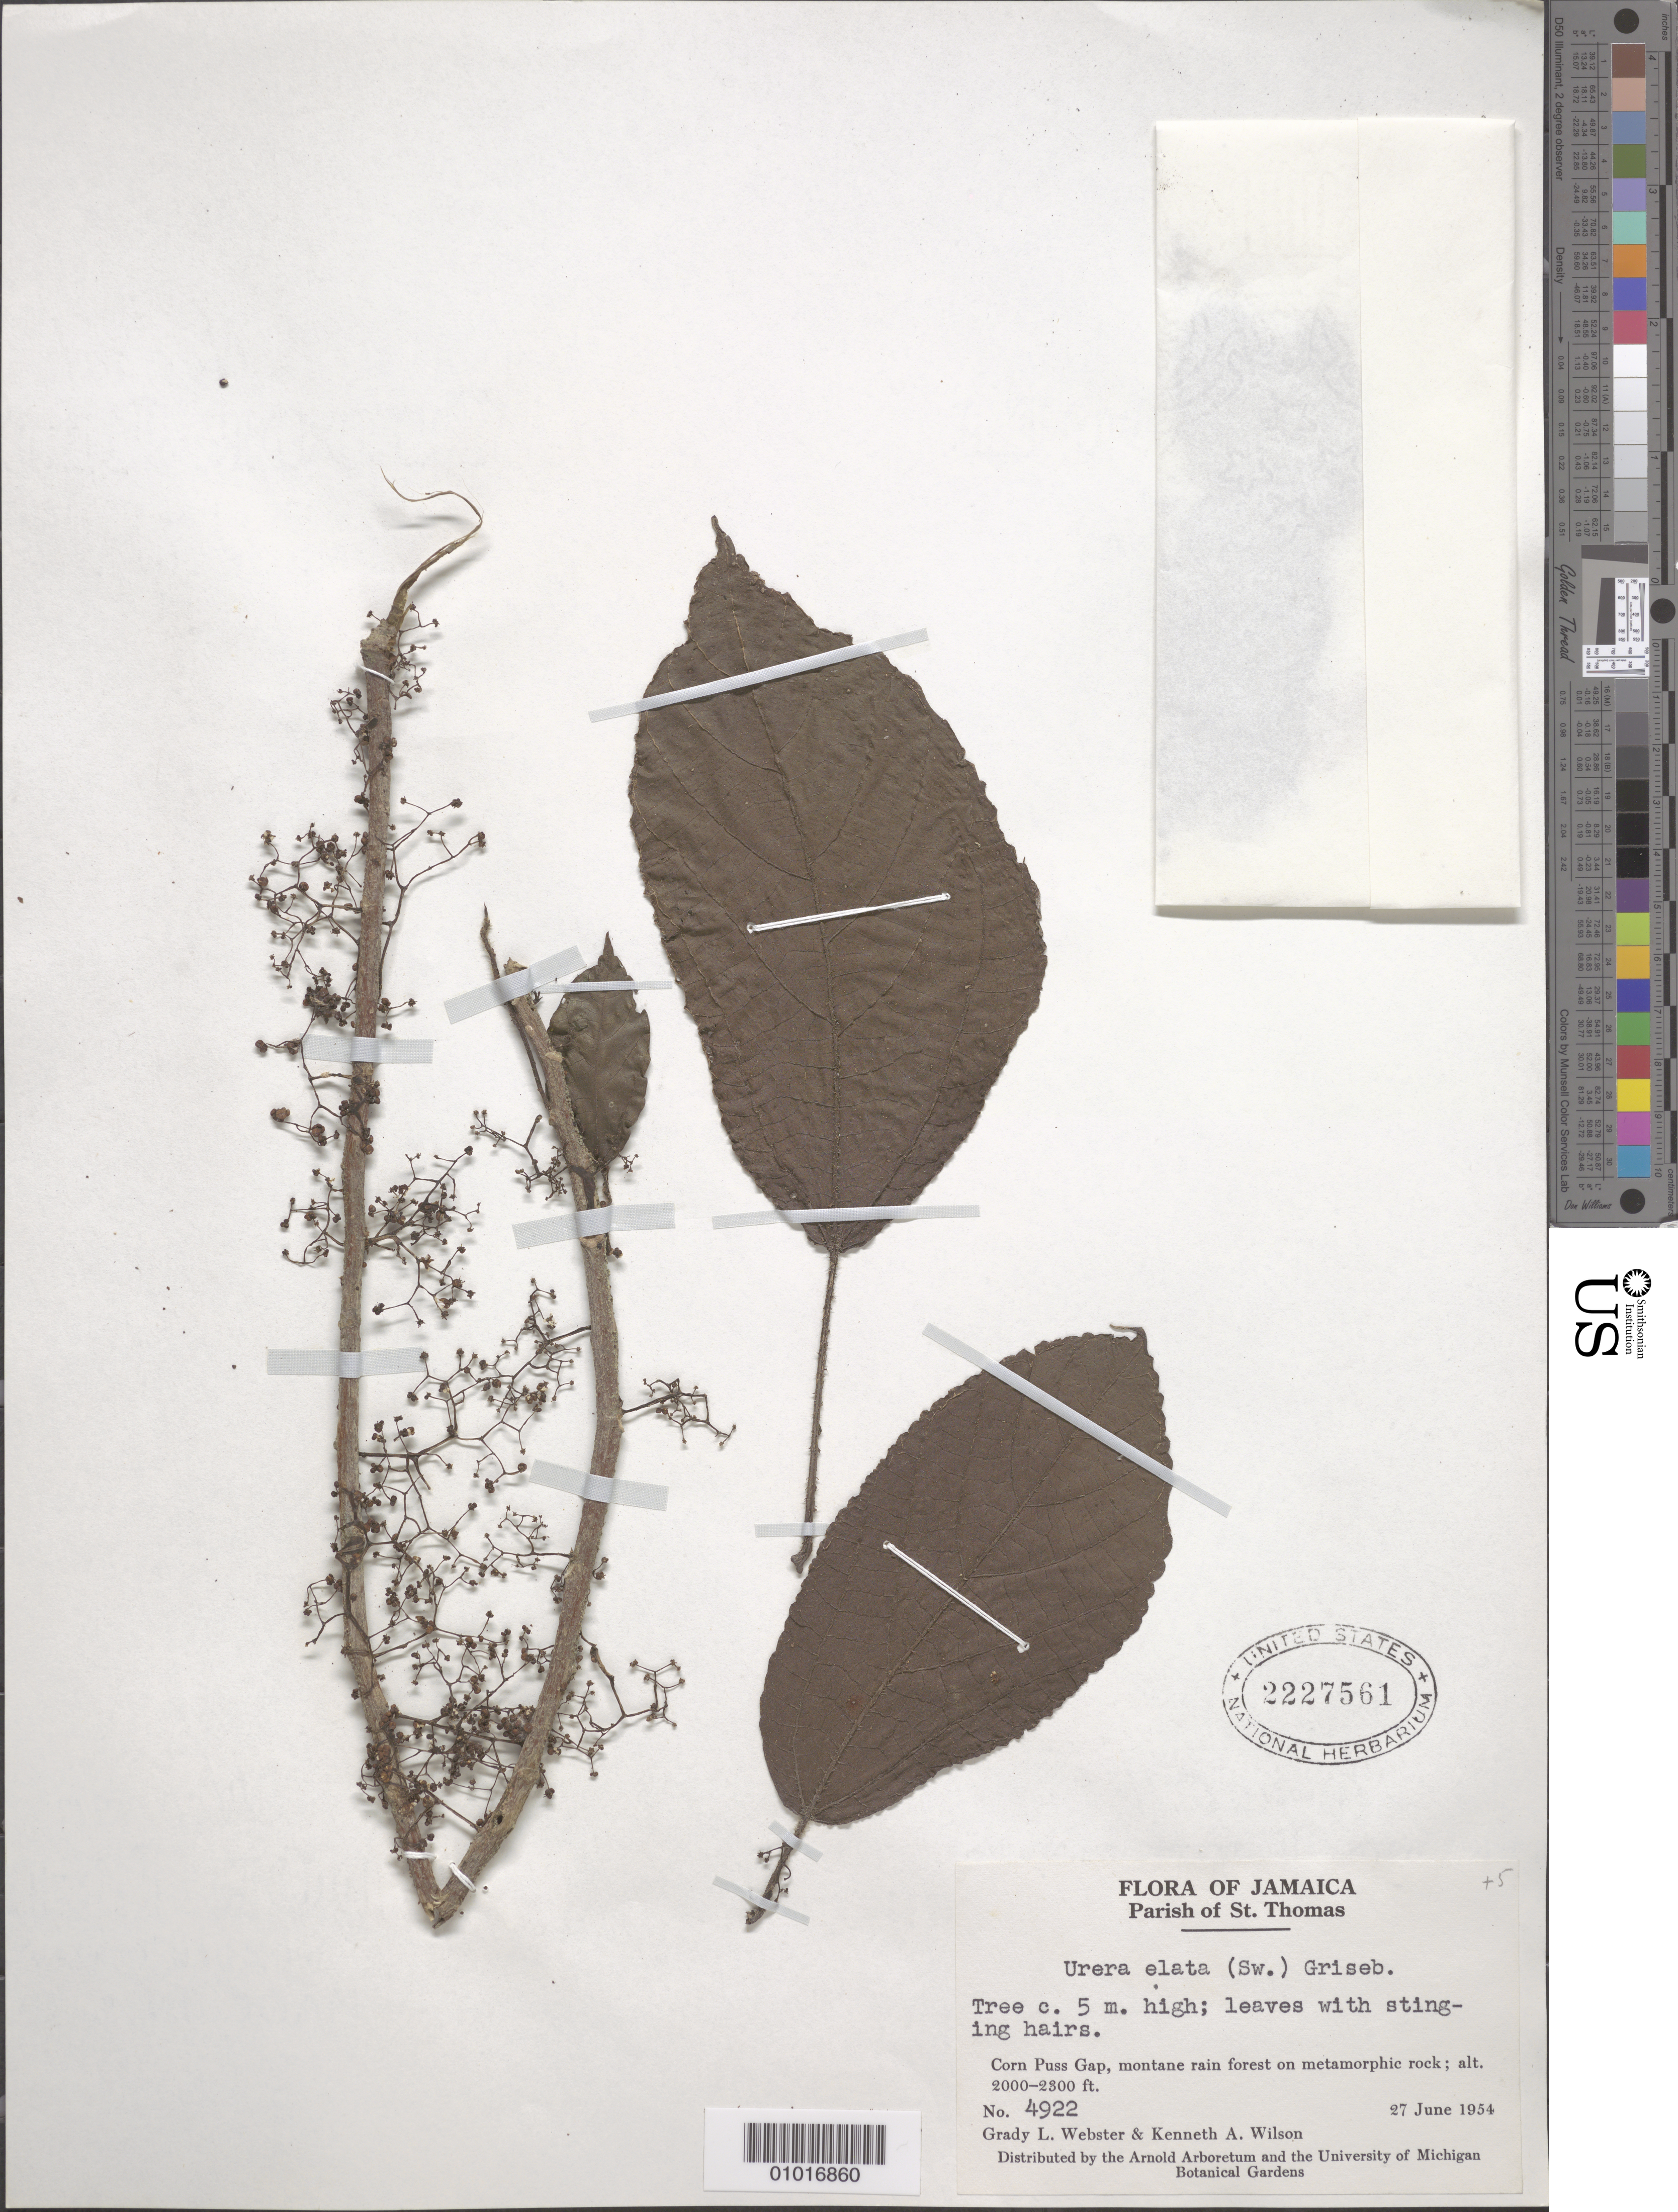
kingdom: Plantae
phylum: Tracheophyta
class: Magnoliopsida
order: Rosales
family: Urticaceae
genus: Urera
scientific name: Urera elata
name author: (Sw.) Griseb.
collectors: G. L. Webster & K. A. Wilson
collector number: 4922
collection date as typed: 27 Jun 1954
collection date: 1954-06-27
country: Jamaica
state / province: Saint Thomas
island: Jamaica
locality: Corn Puss Gap, montane rain forest on metamorphic rock.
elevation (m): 610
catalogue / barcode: US 2227561